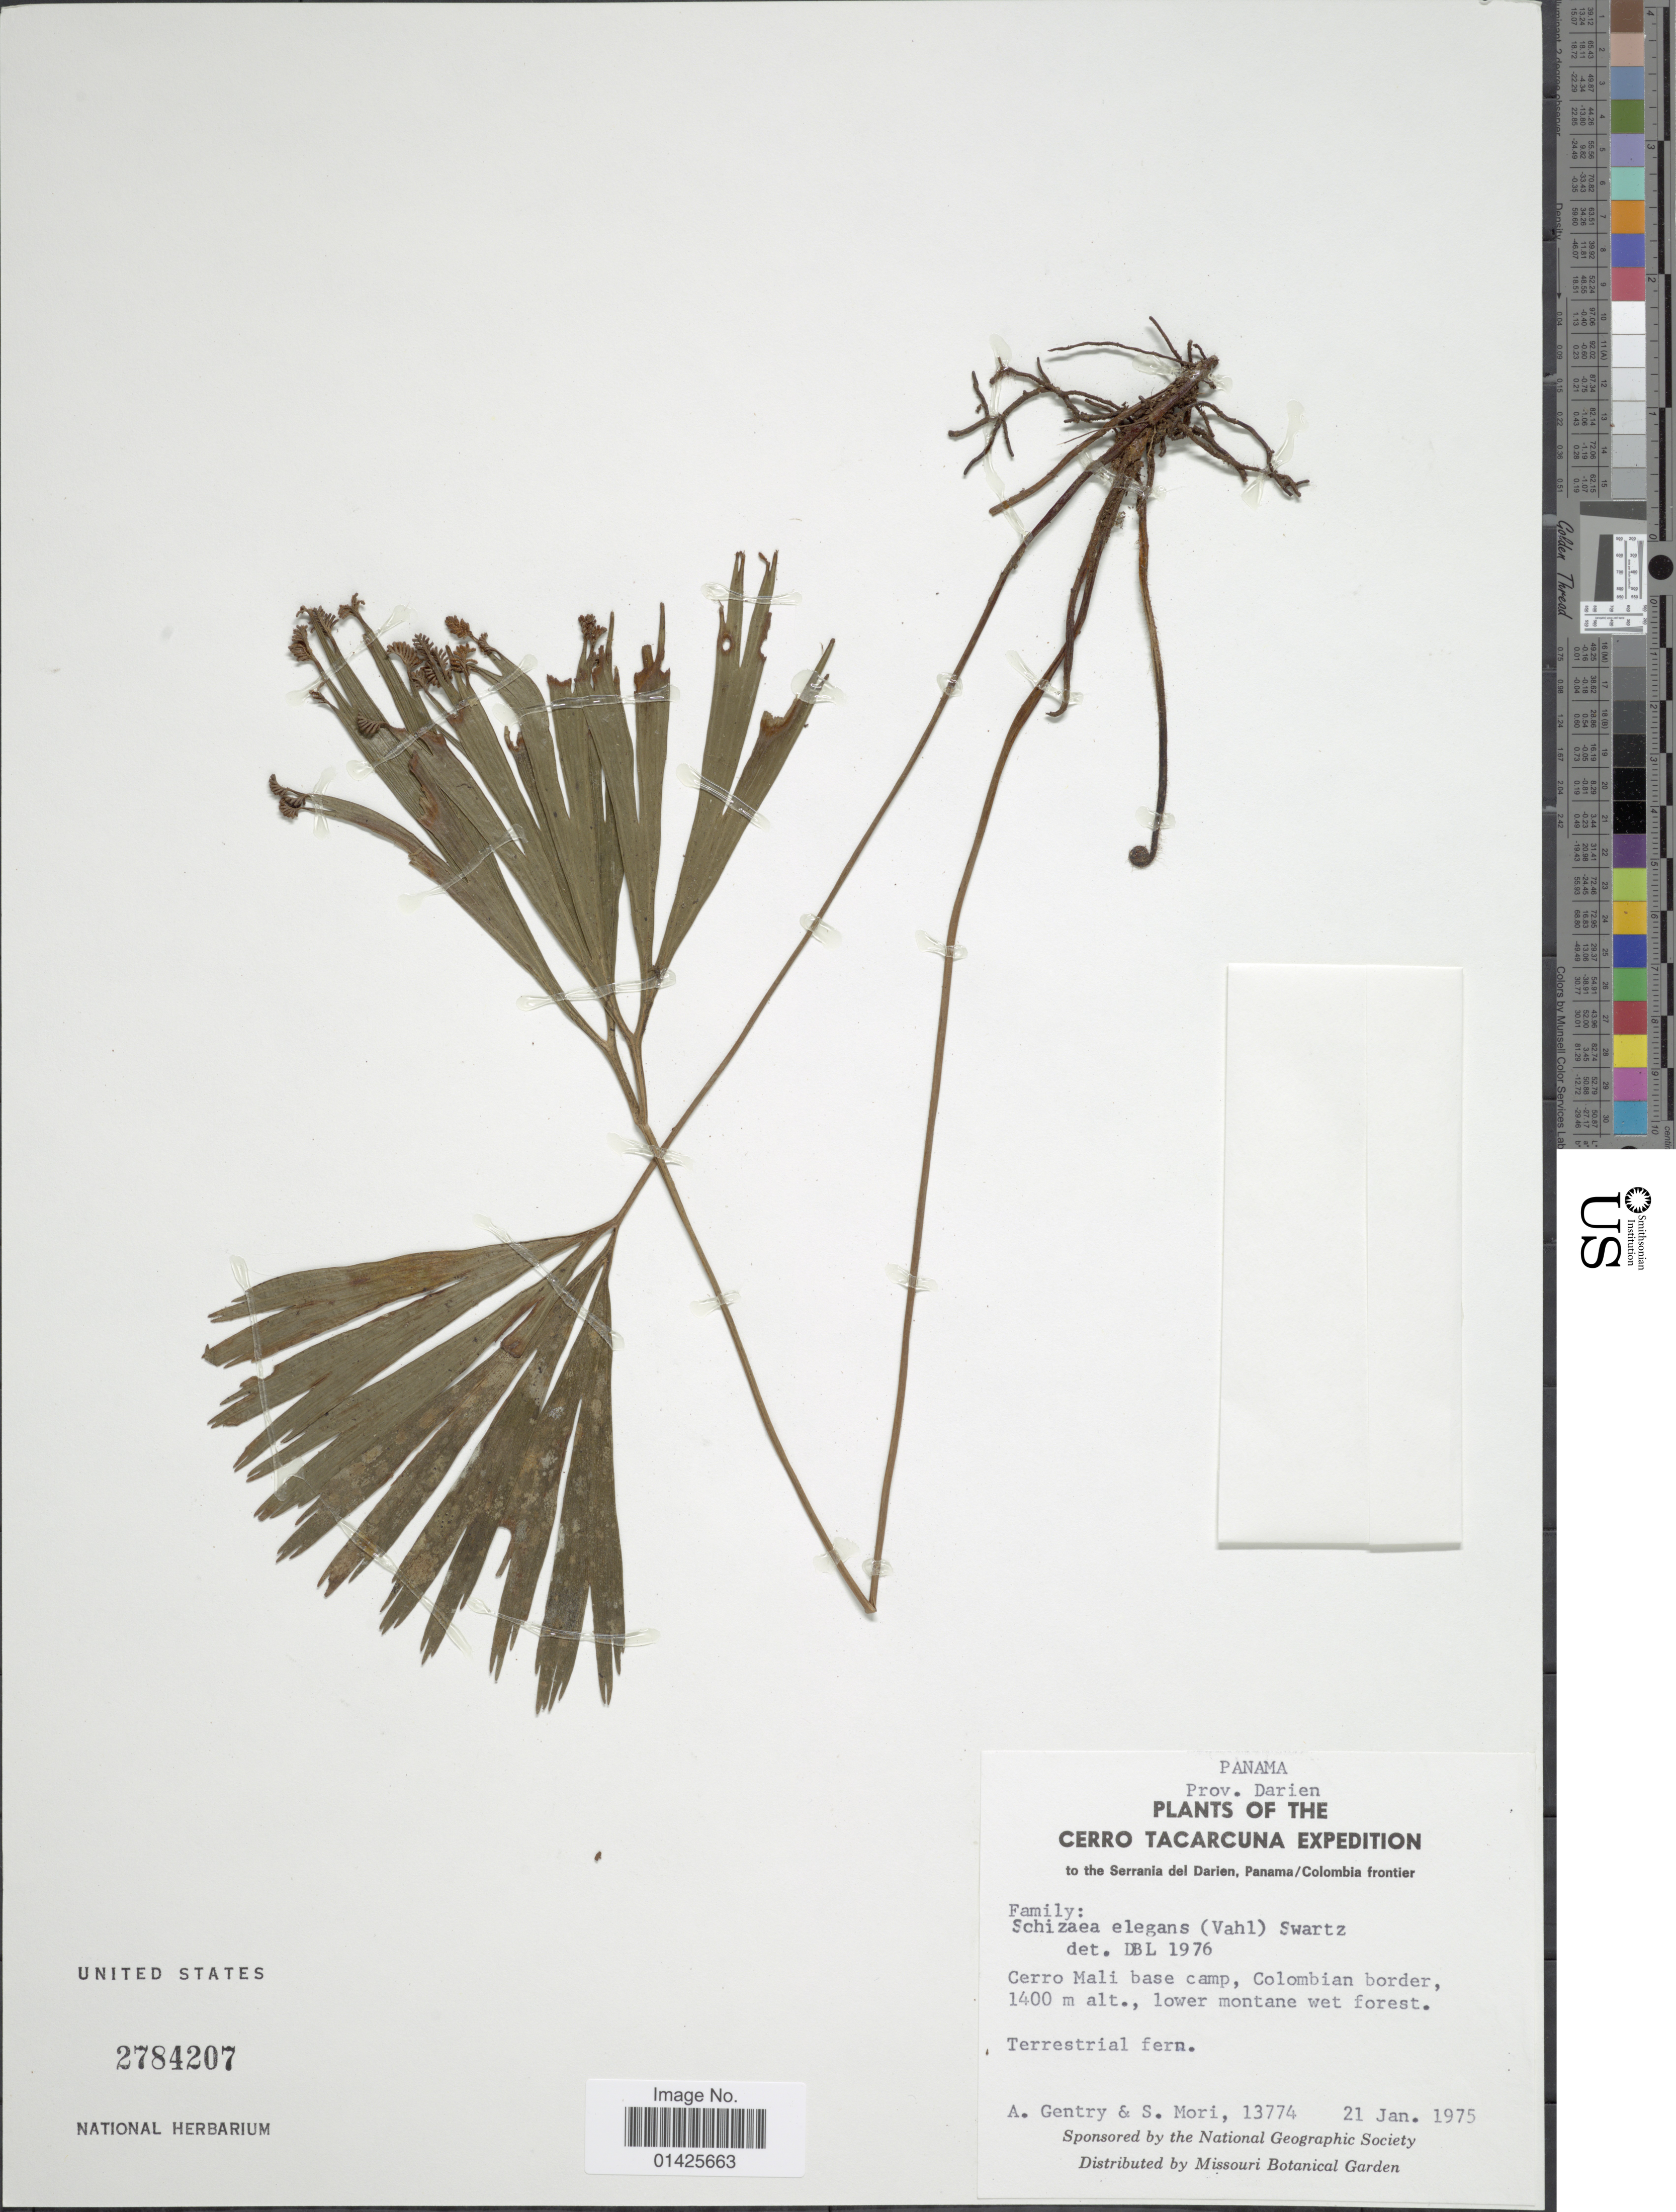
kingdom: Plantae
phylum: Tracheophyta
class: Polypodiopsida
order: Schizaeales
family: Schizaeaceae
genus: Schizaea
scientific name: Schizaea elegans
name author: (Vahl) Sw.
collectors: A. H. Gentry & S. Mori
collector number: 13774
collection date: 1975-01-21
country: Panama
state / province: Darién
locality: Cerro Tacarcuna, Serrania del Darien. Cerro Mali base camp, Colombian border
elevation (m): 1400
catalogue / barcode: US 2784207